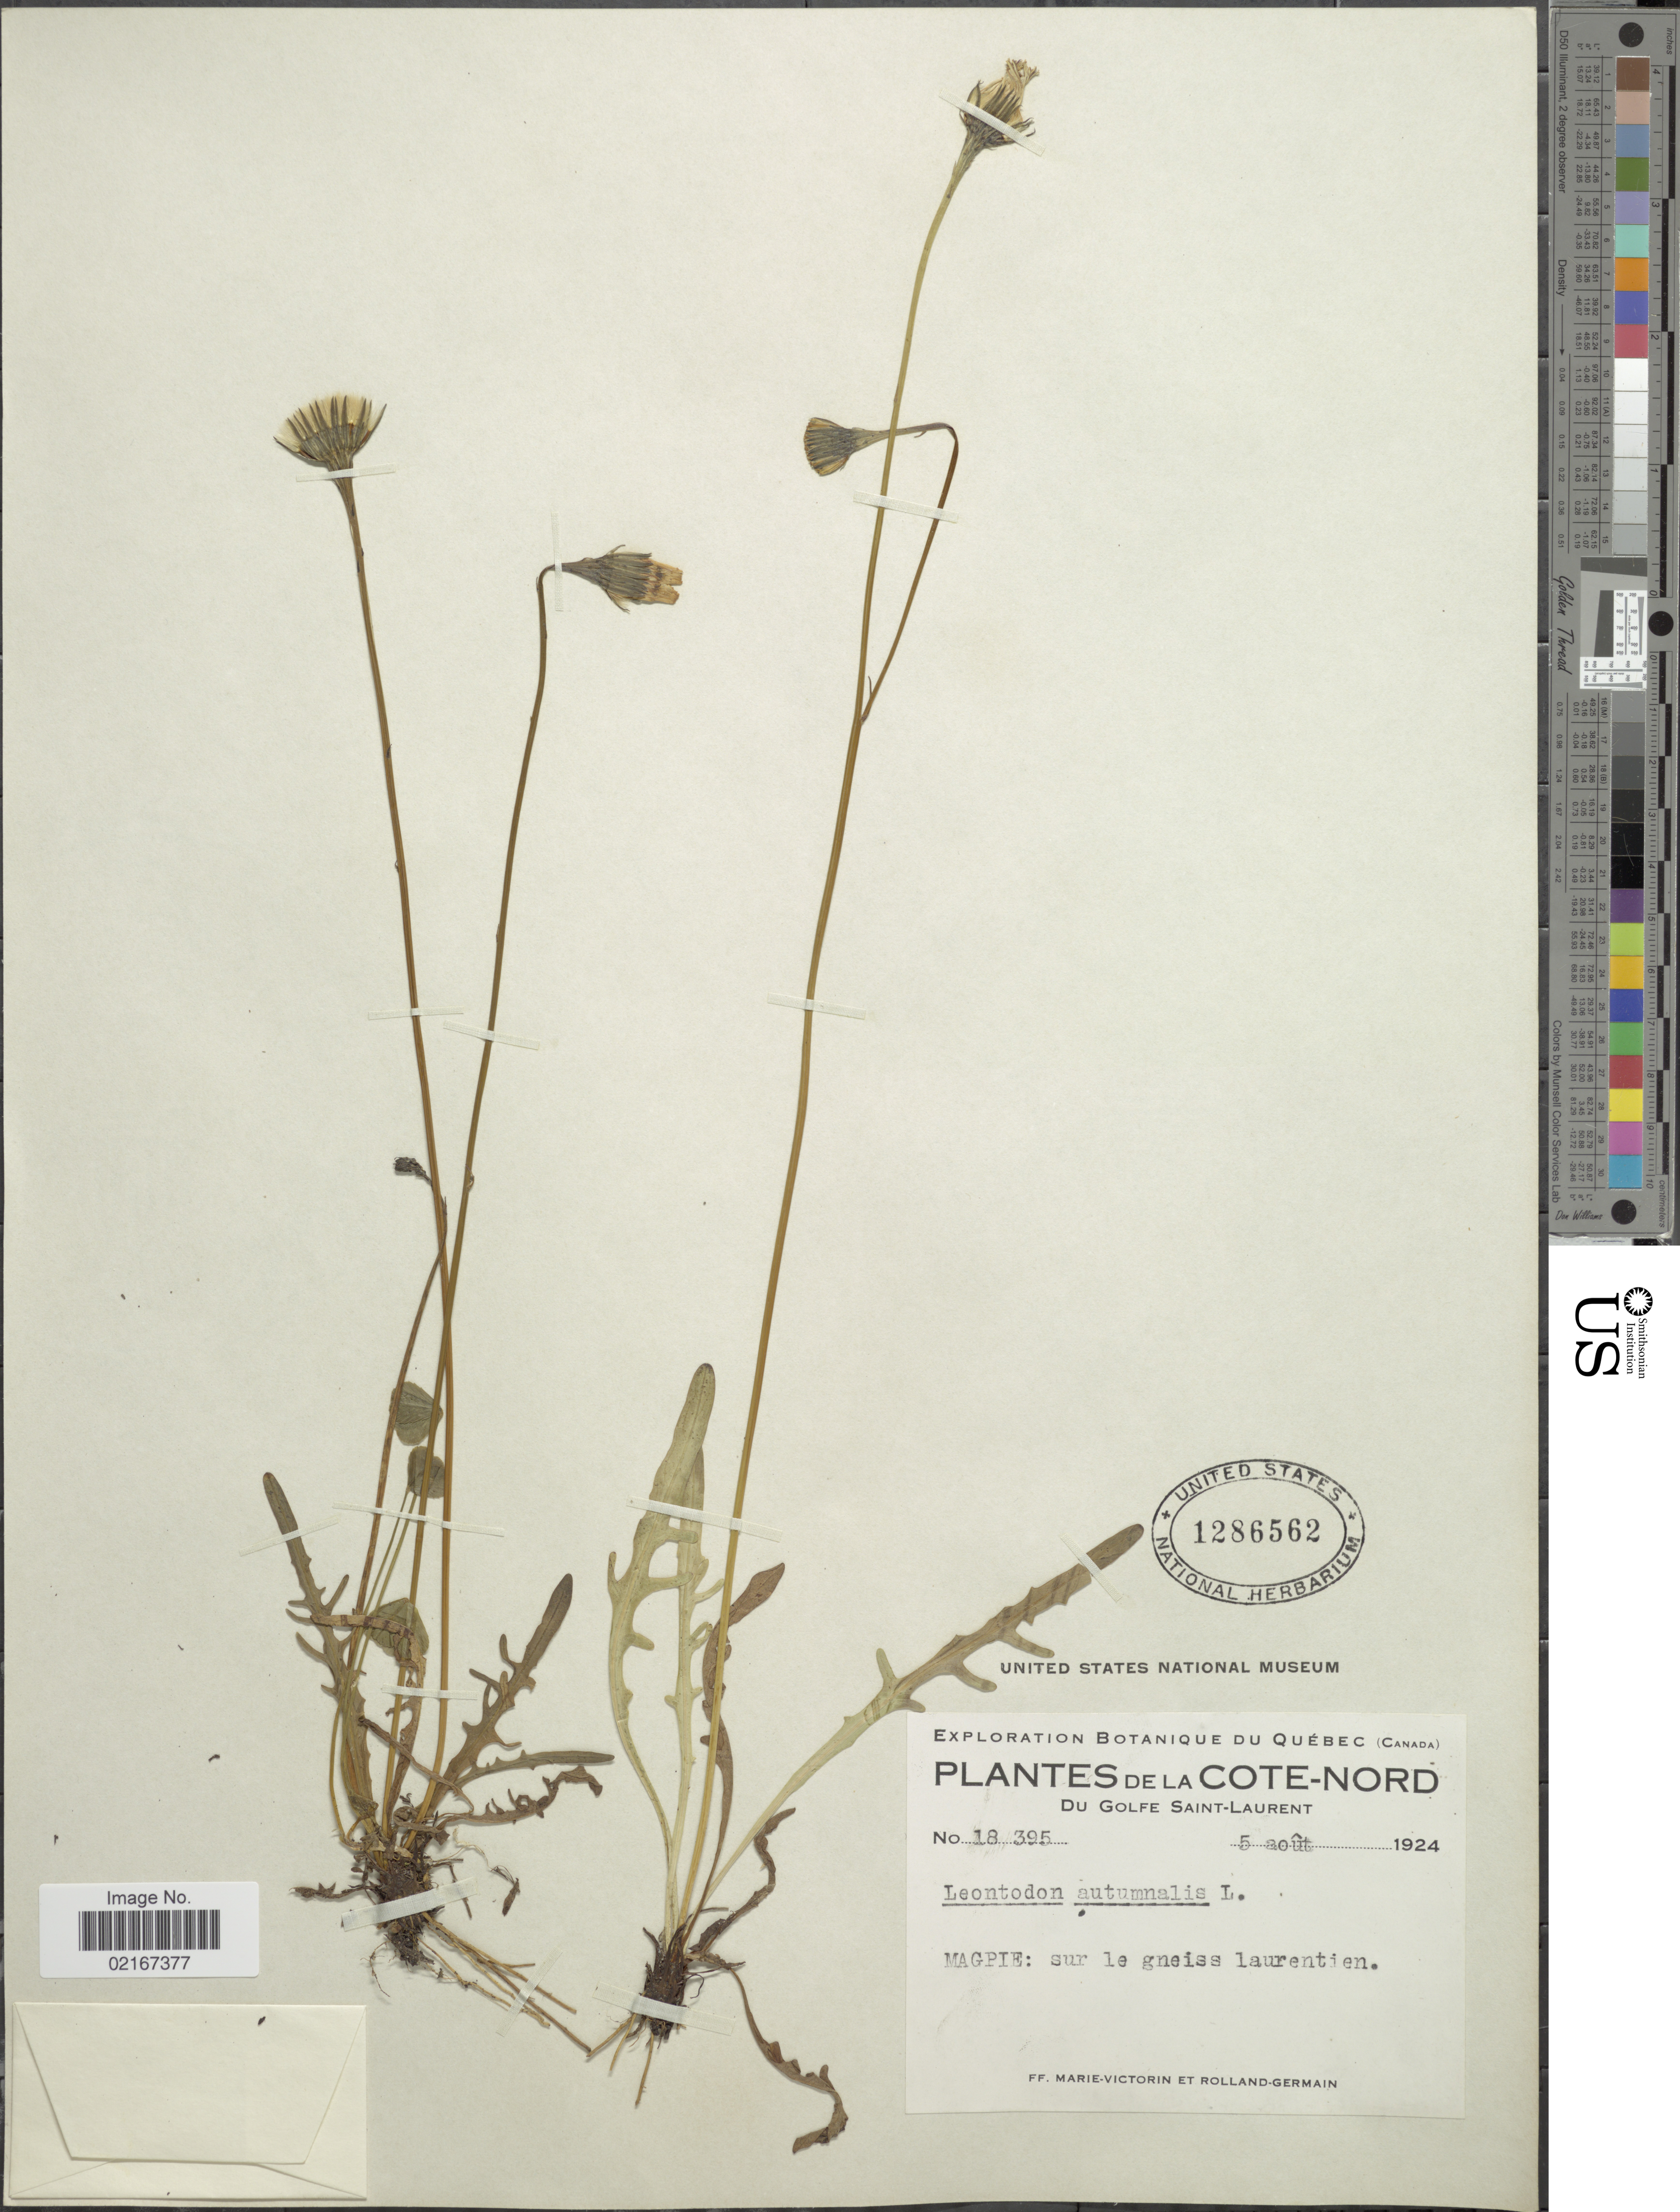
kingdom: Plantae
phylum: Tracheophyta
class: Magnoliopsida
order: Asterales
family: Asteraceae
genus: Scorzoneroides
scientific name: Scorzoneroides autumnalis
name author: (L.) Moench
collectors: F. Marie-Victorin & Rolland-Germain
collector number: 18395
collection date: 1924-08-05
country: Canada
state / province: Quebec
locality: Cote-Nord, Du Golfe Saint-Laurent, Magpie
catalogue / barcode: US 1286562